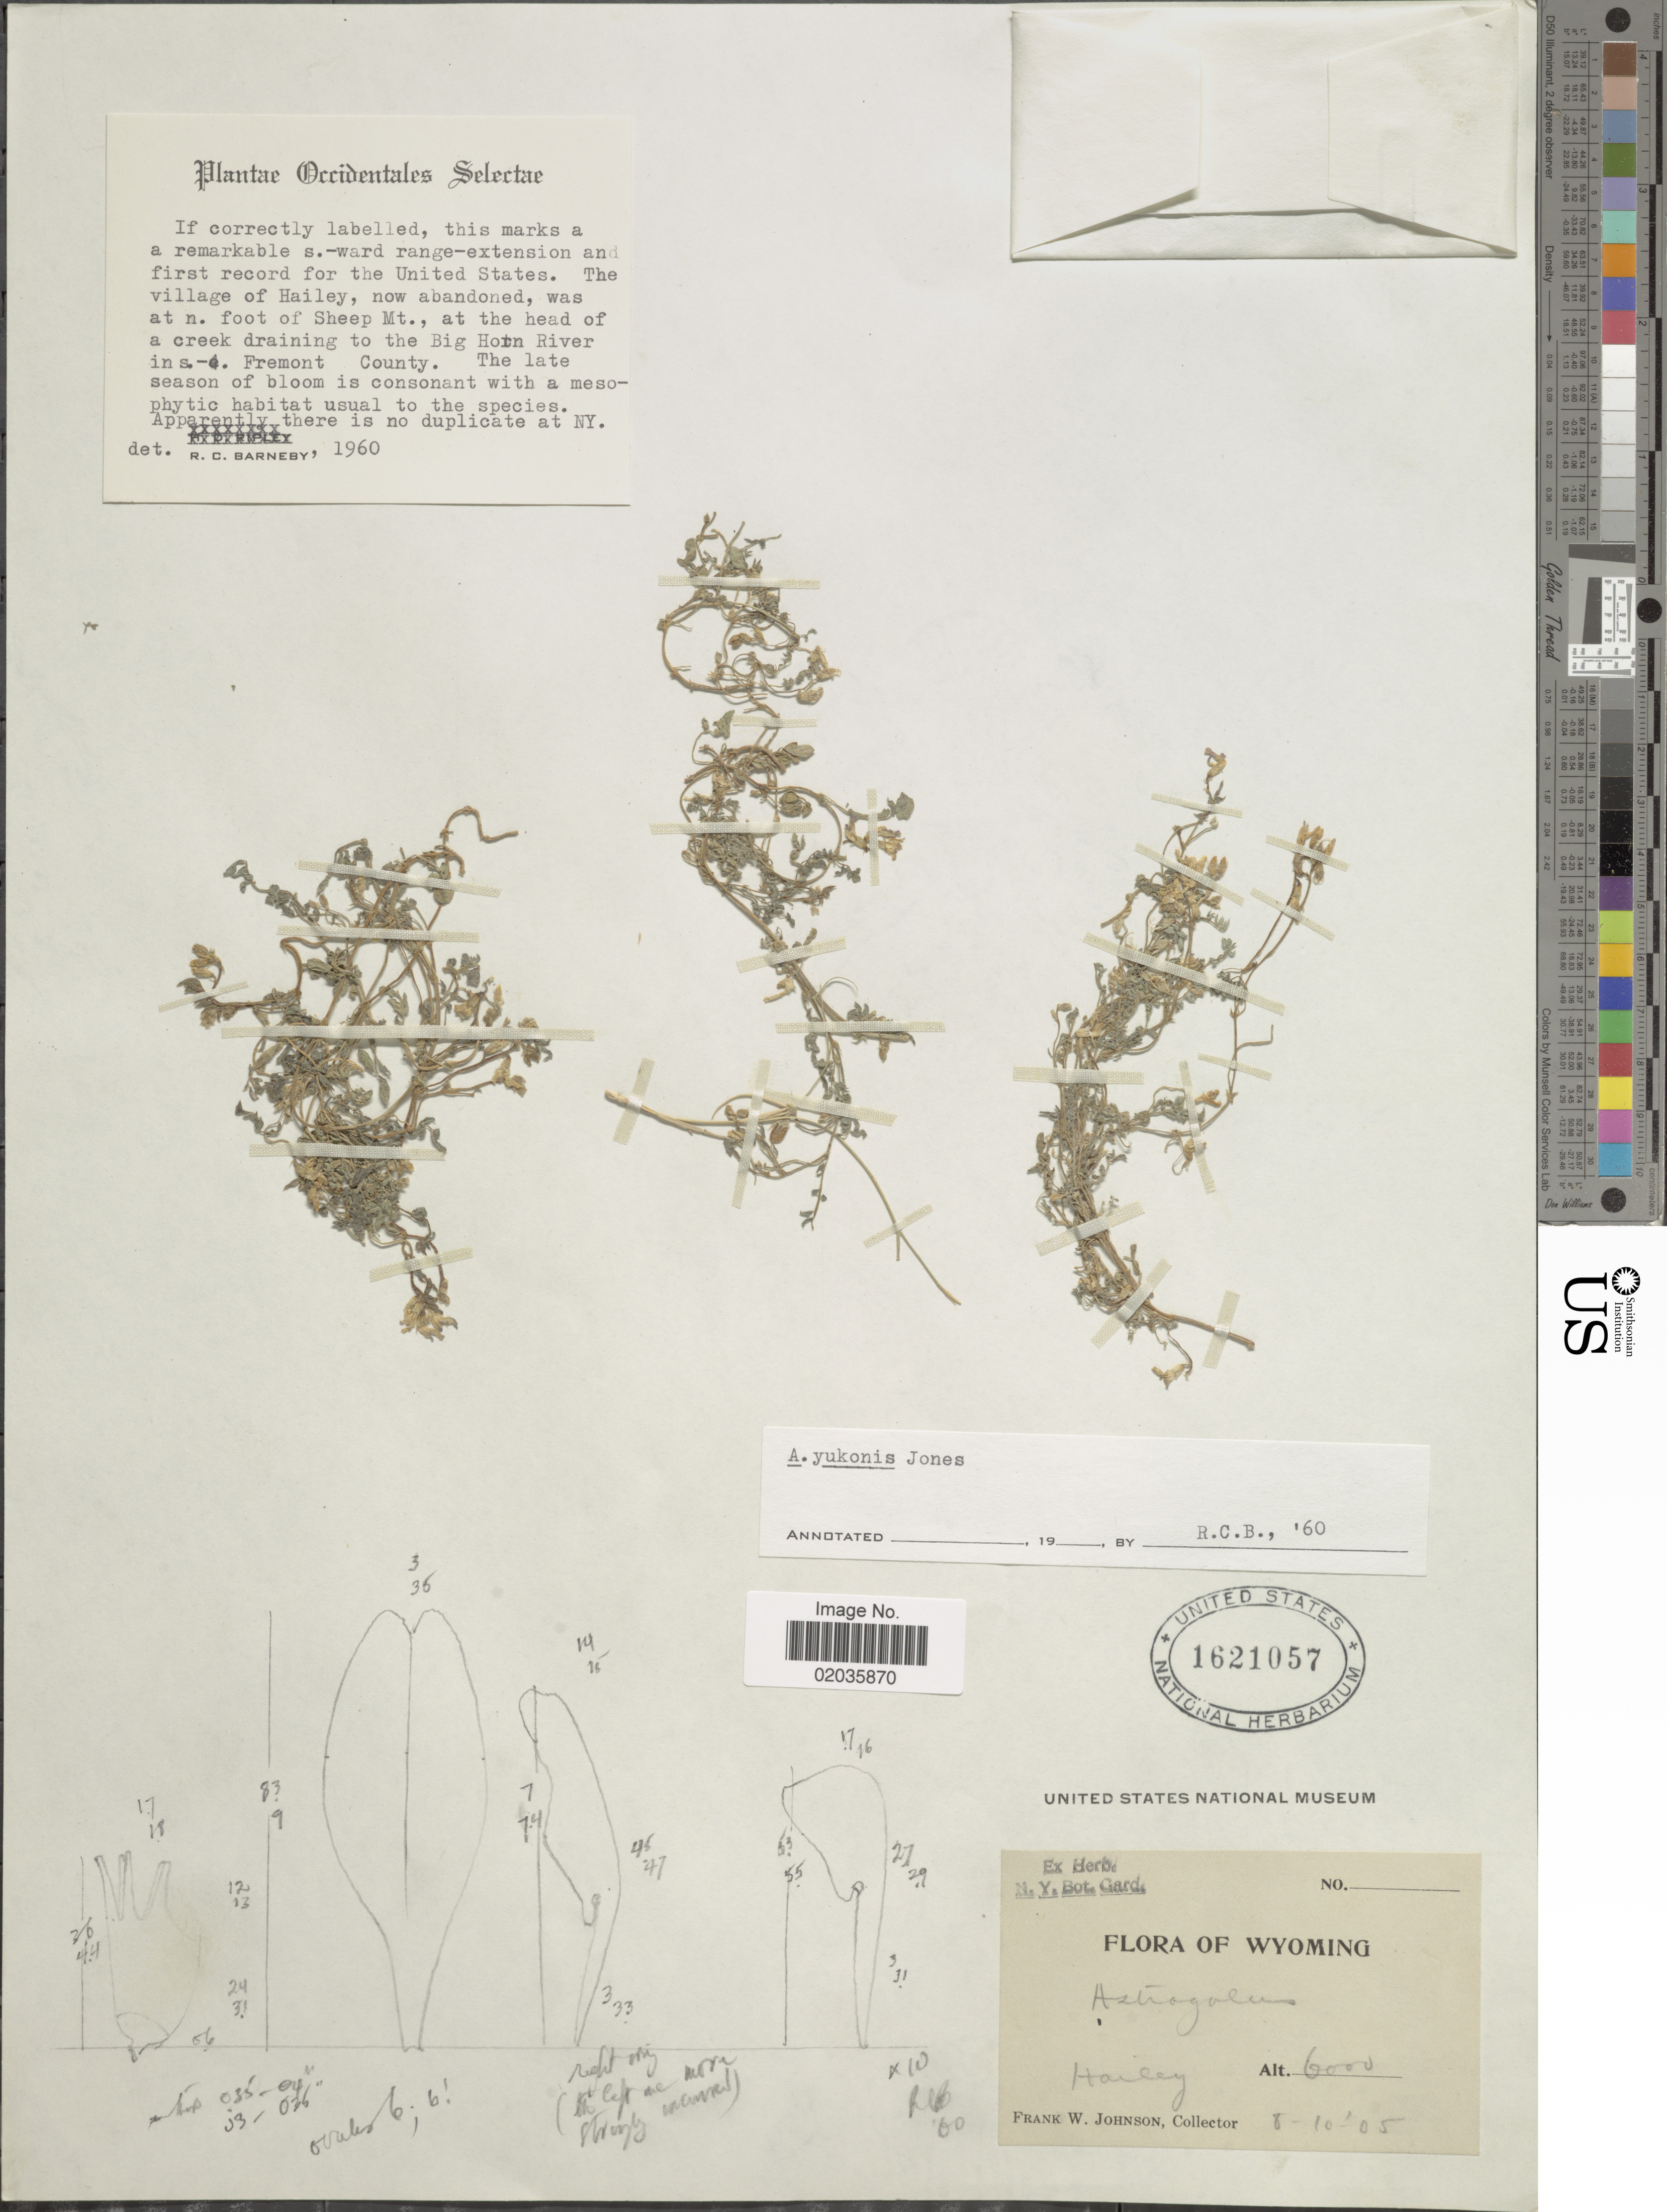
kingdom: Plantae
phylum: Tracheophyta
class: Magnoliopsida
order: Fabales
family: Fabaceae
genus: Astragalus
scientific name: Astragalus yukonis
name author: M.E. Jones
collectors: F. W. Johnson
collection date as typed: Transcribed d/m/y: 10/8/5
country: United States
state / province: Wyoming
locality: Hailey, Occidentales, the village of Hailey, now abandoned, was at n. foot of Sheep Mt., at the head of a creek draining to the Big Horn River in s-e, Fremont County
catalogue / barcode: US 1621057